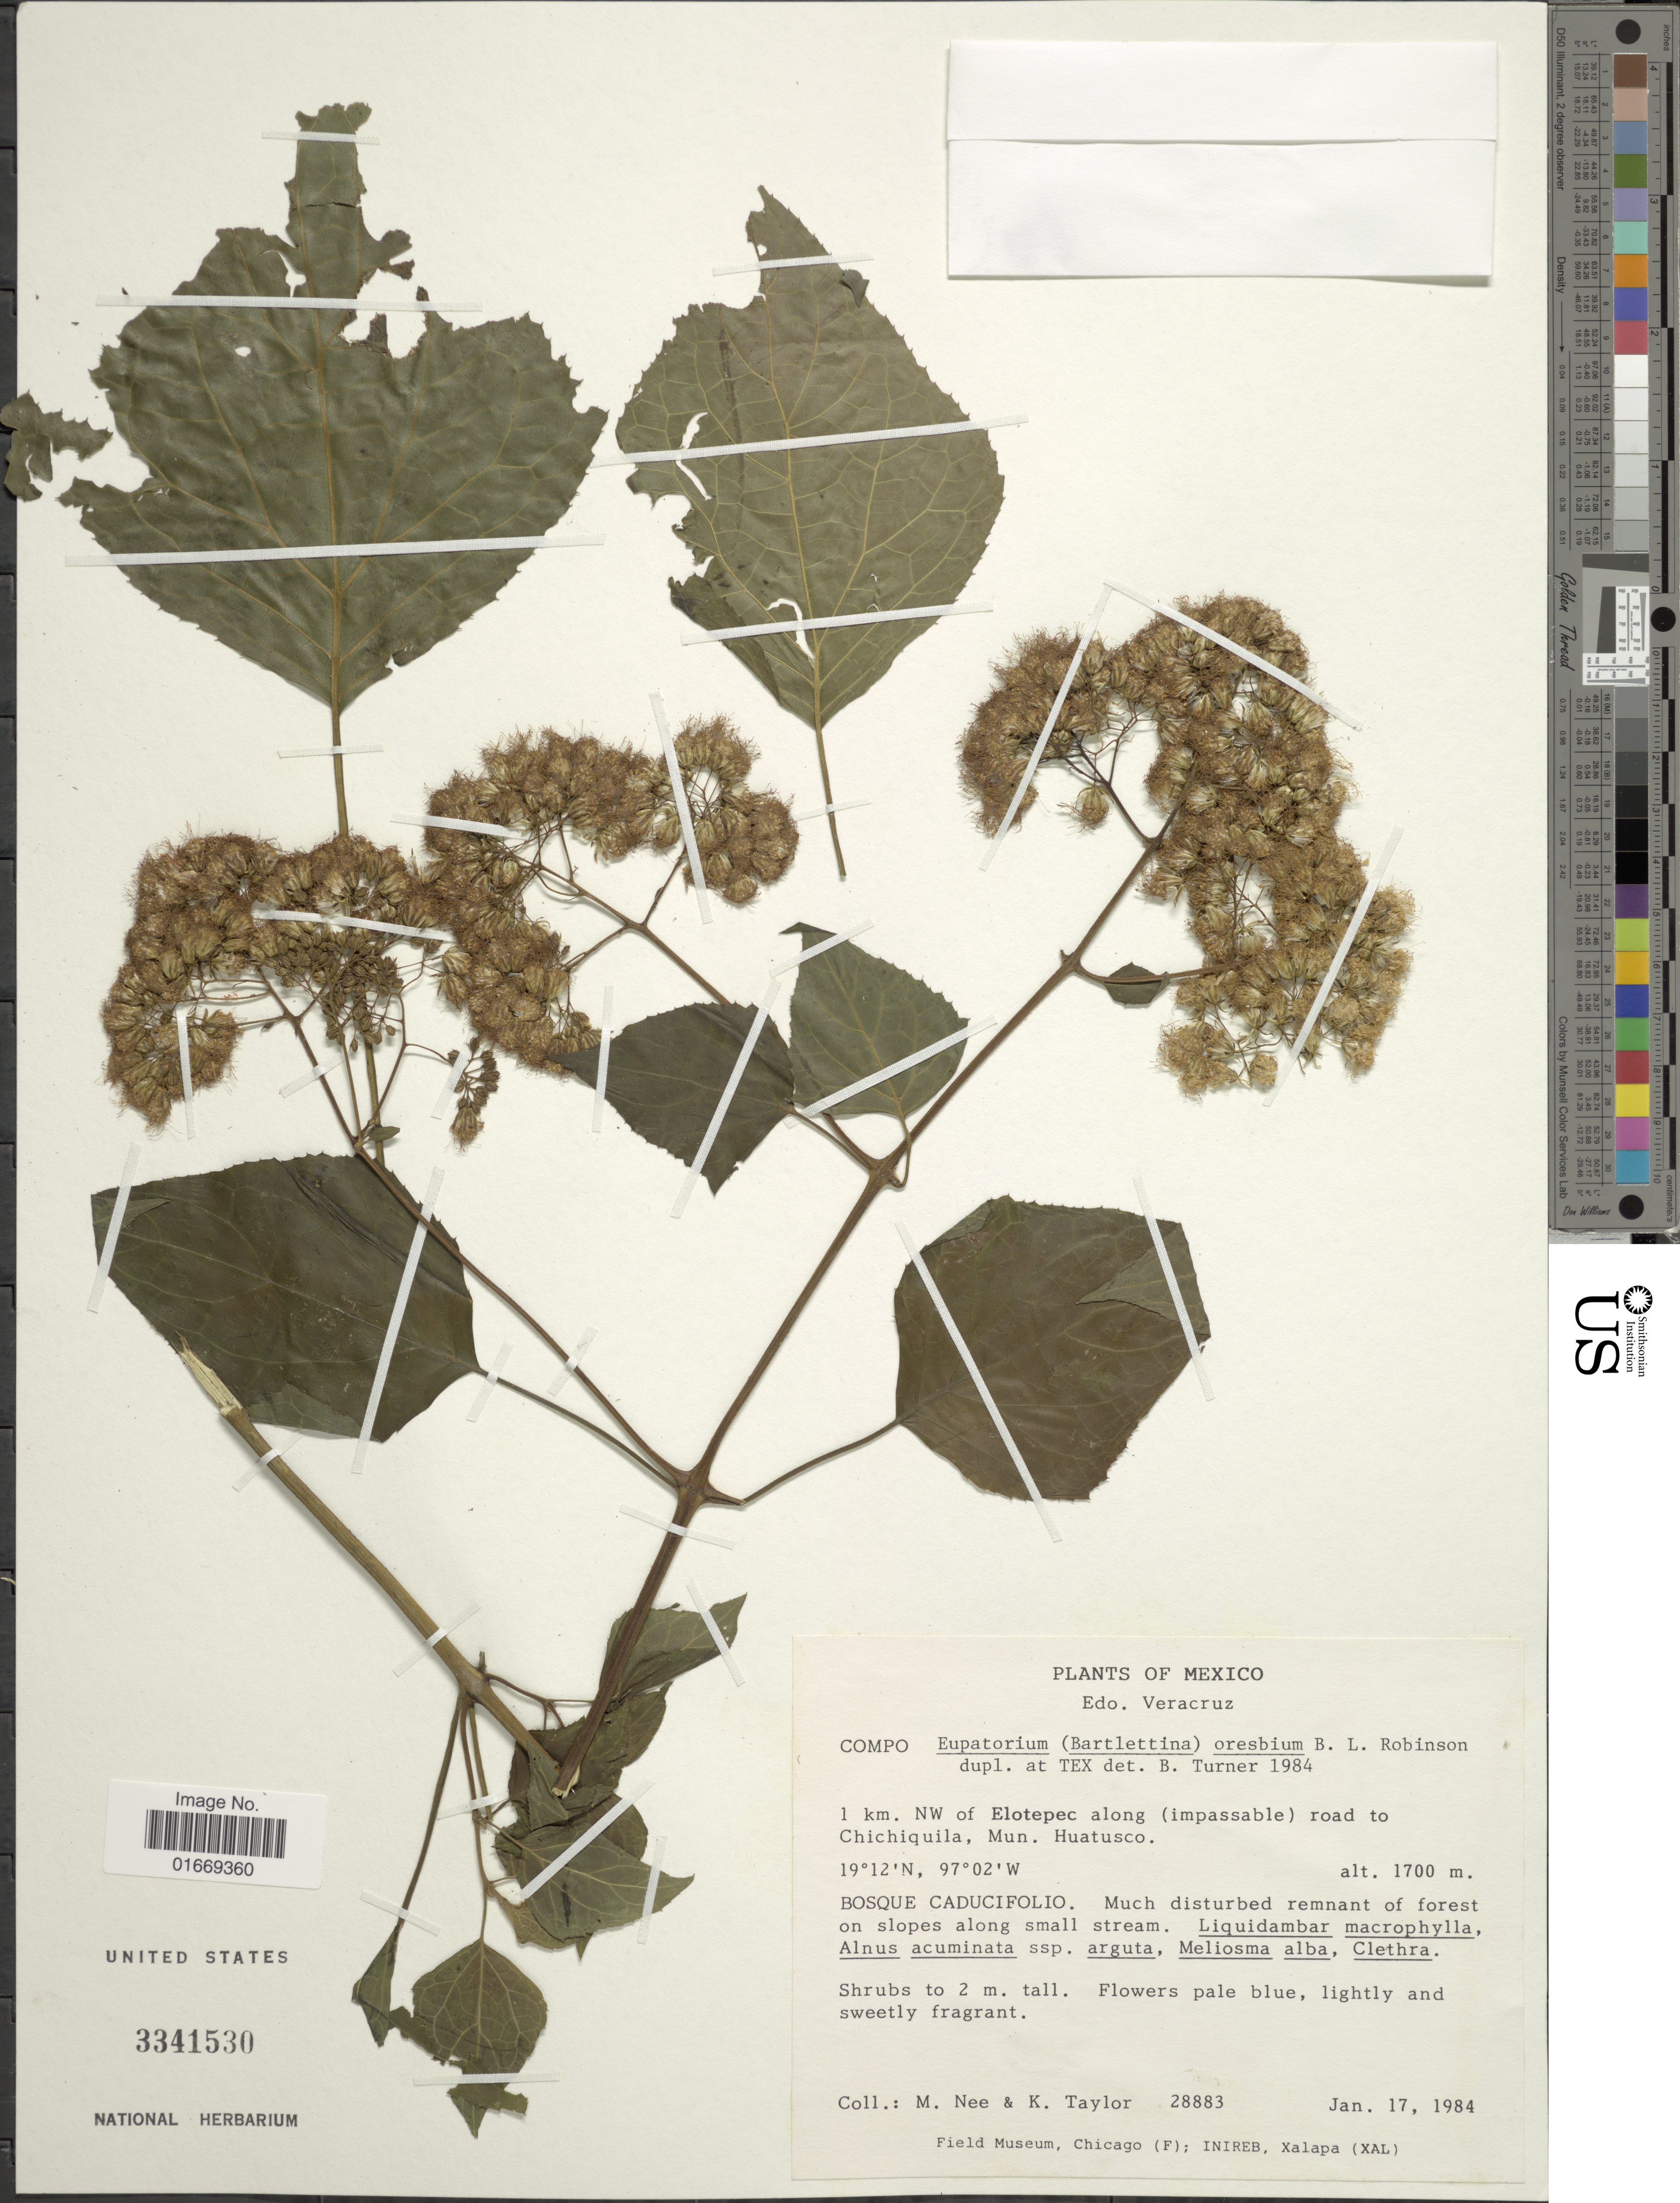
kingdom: Plantae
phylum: Tracheophyta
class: Magnoliopsida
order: Asterales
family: Asteraceae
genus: Bartlettina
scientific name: Bartlettina oresbia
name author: (B.L. Rob.) R.M. King & H. Rob.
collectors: M. Nee & K. Taylor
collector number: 28883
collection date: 1984-01-17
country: Mexico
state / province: Veracruz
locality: Edo. Veracruz. 1 km. NW of Elotepec along (impassable) road to Chichiquila, Mun. Huatusco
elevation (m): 1700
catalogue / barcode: US 3341530